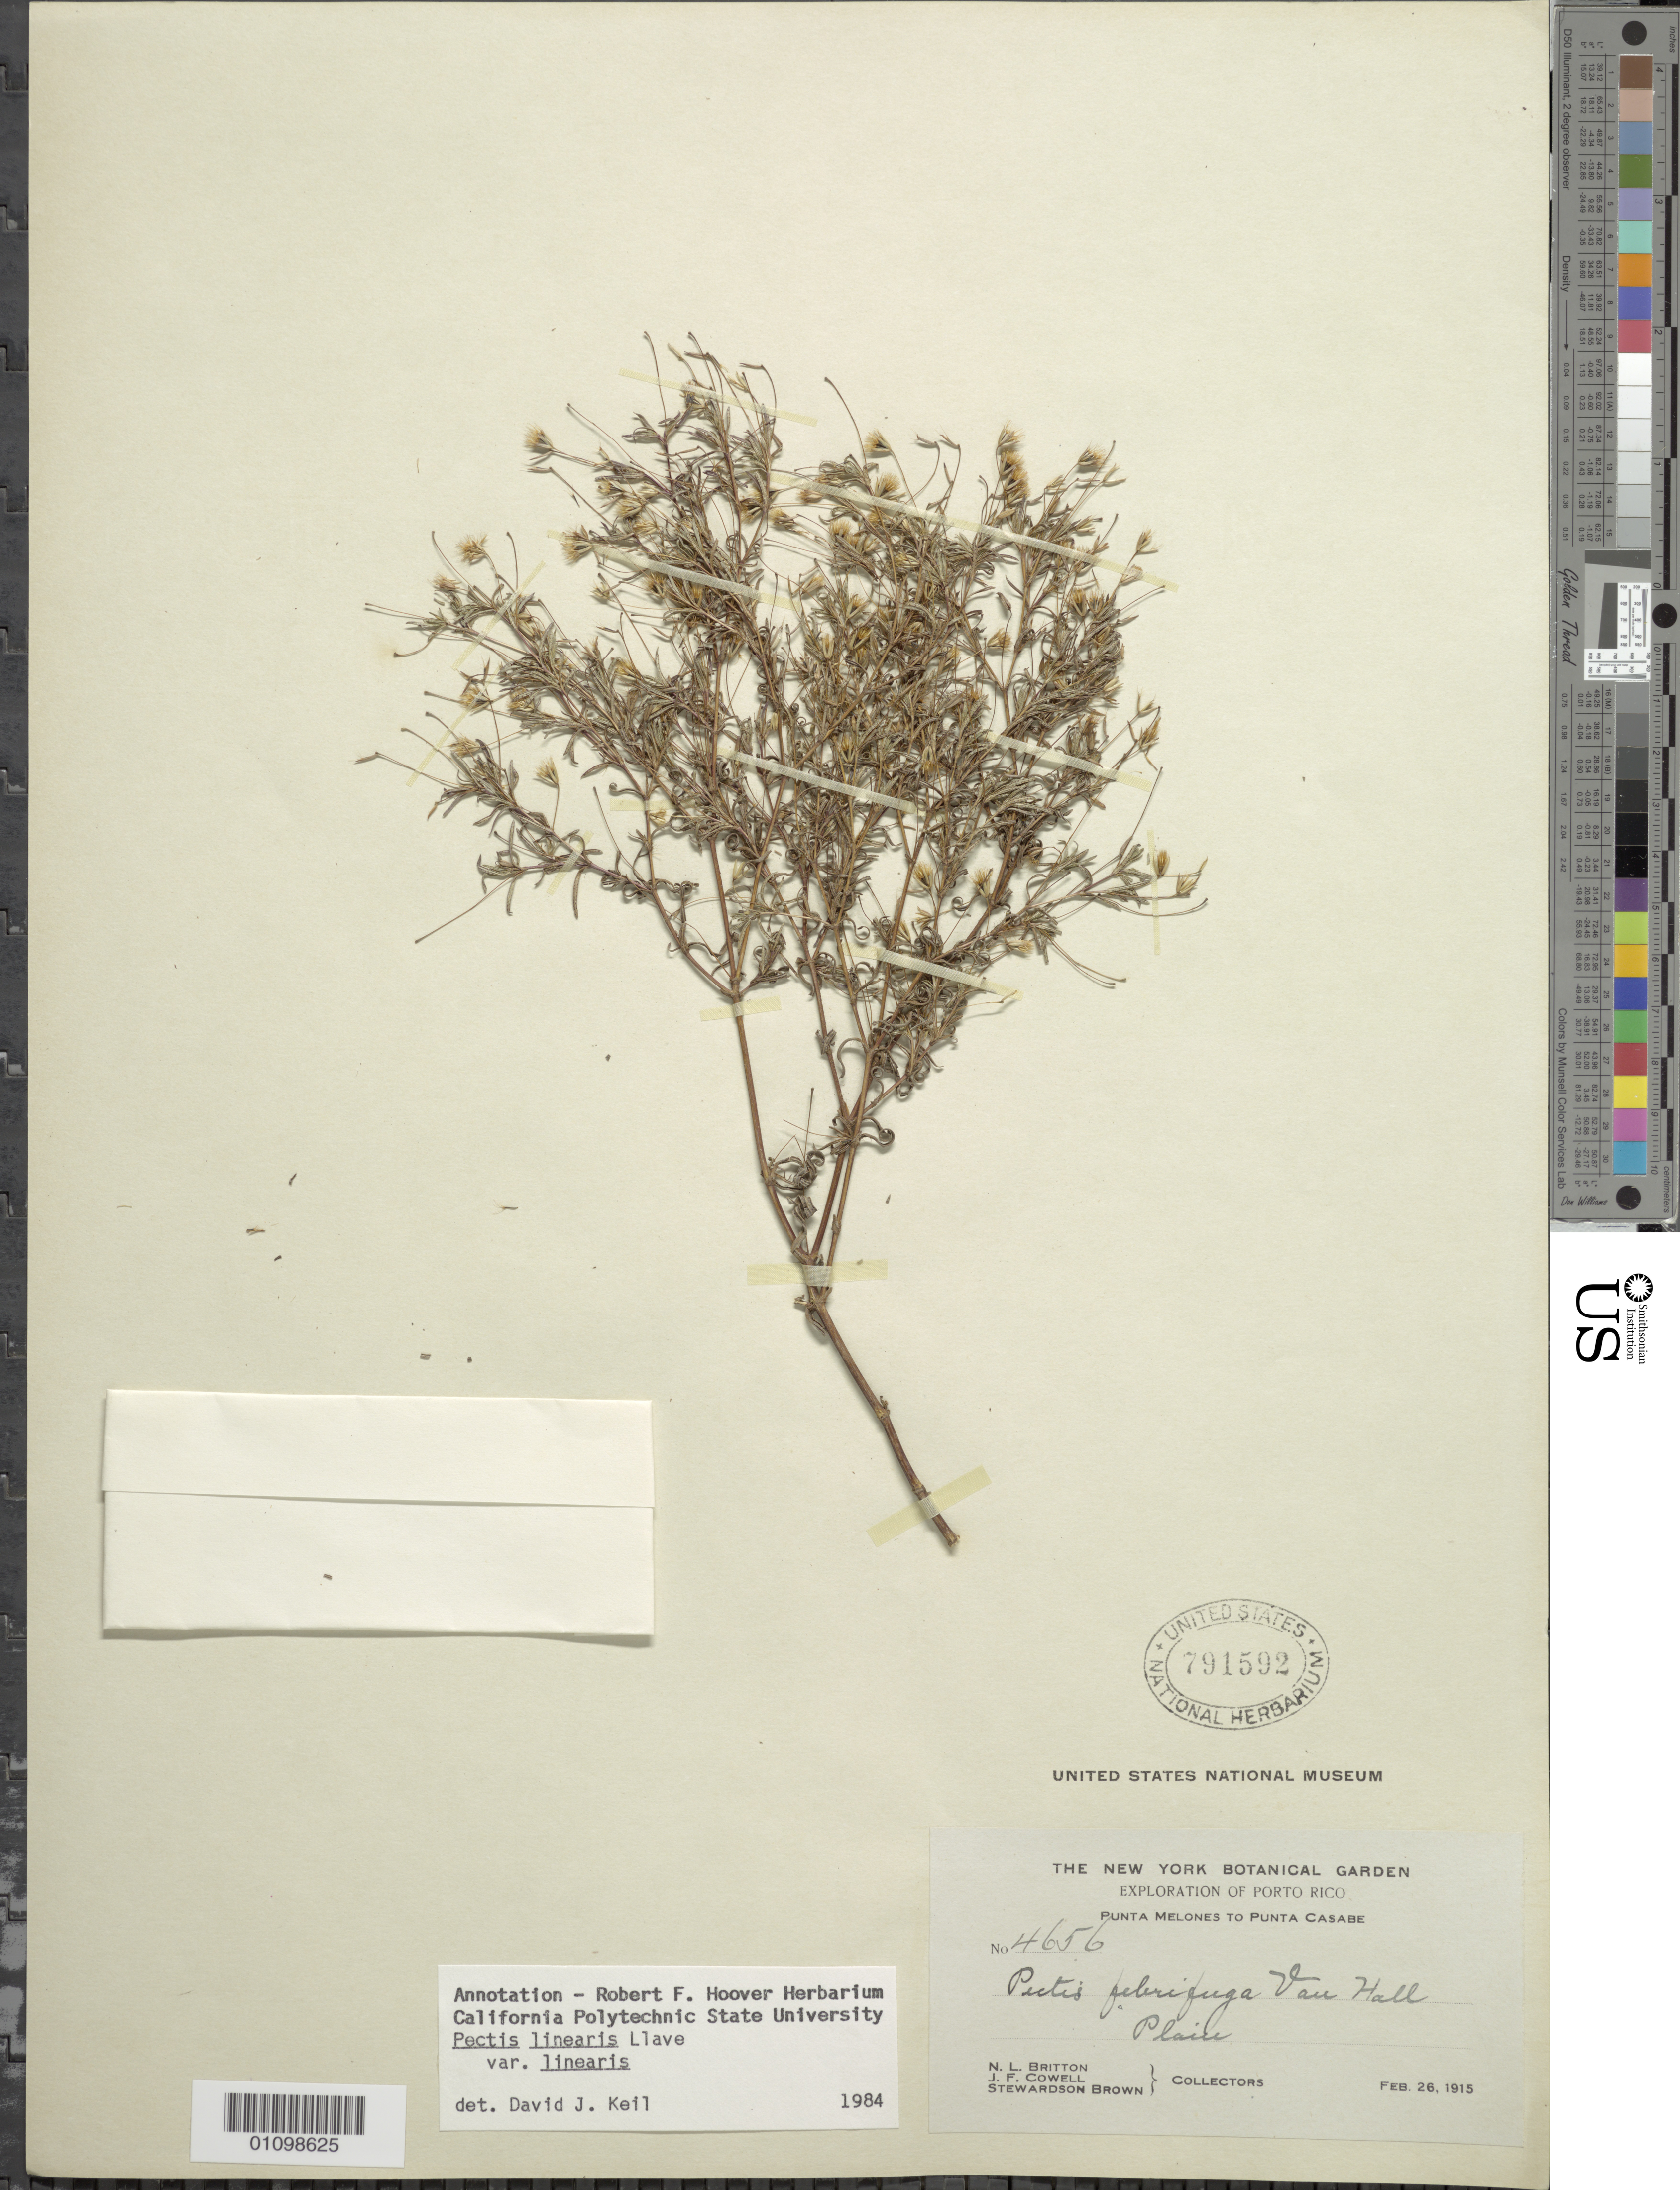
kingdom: Plantae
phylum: Tracheophyta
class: Magnoliopsida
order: Asterales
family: Asteraceae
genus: Pectis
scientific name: Pectis linearis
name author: La Llave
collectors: N. Britton, J. F. Cowell & S. Brown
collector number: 4656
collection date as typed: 26 Feb 1915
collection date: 1915-02-26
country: Puerto Rico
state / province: Cabo Rojo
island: Puerto Rico I.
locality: Punta Melones to Punta Casabe. Plains.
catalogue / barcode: US 791592